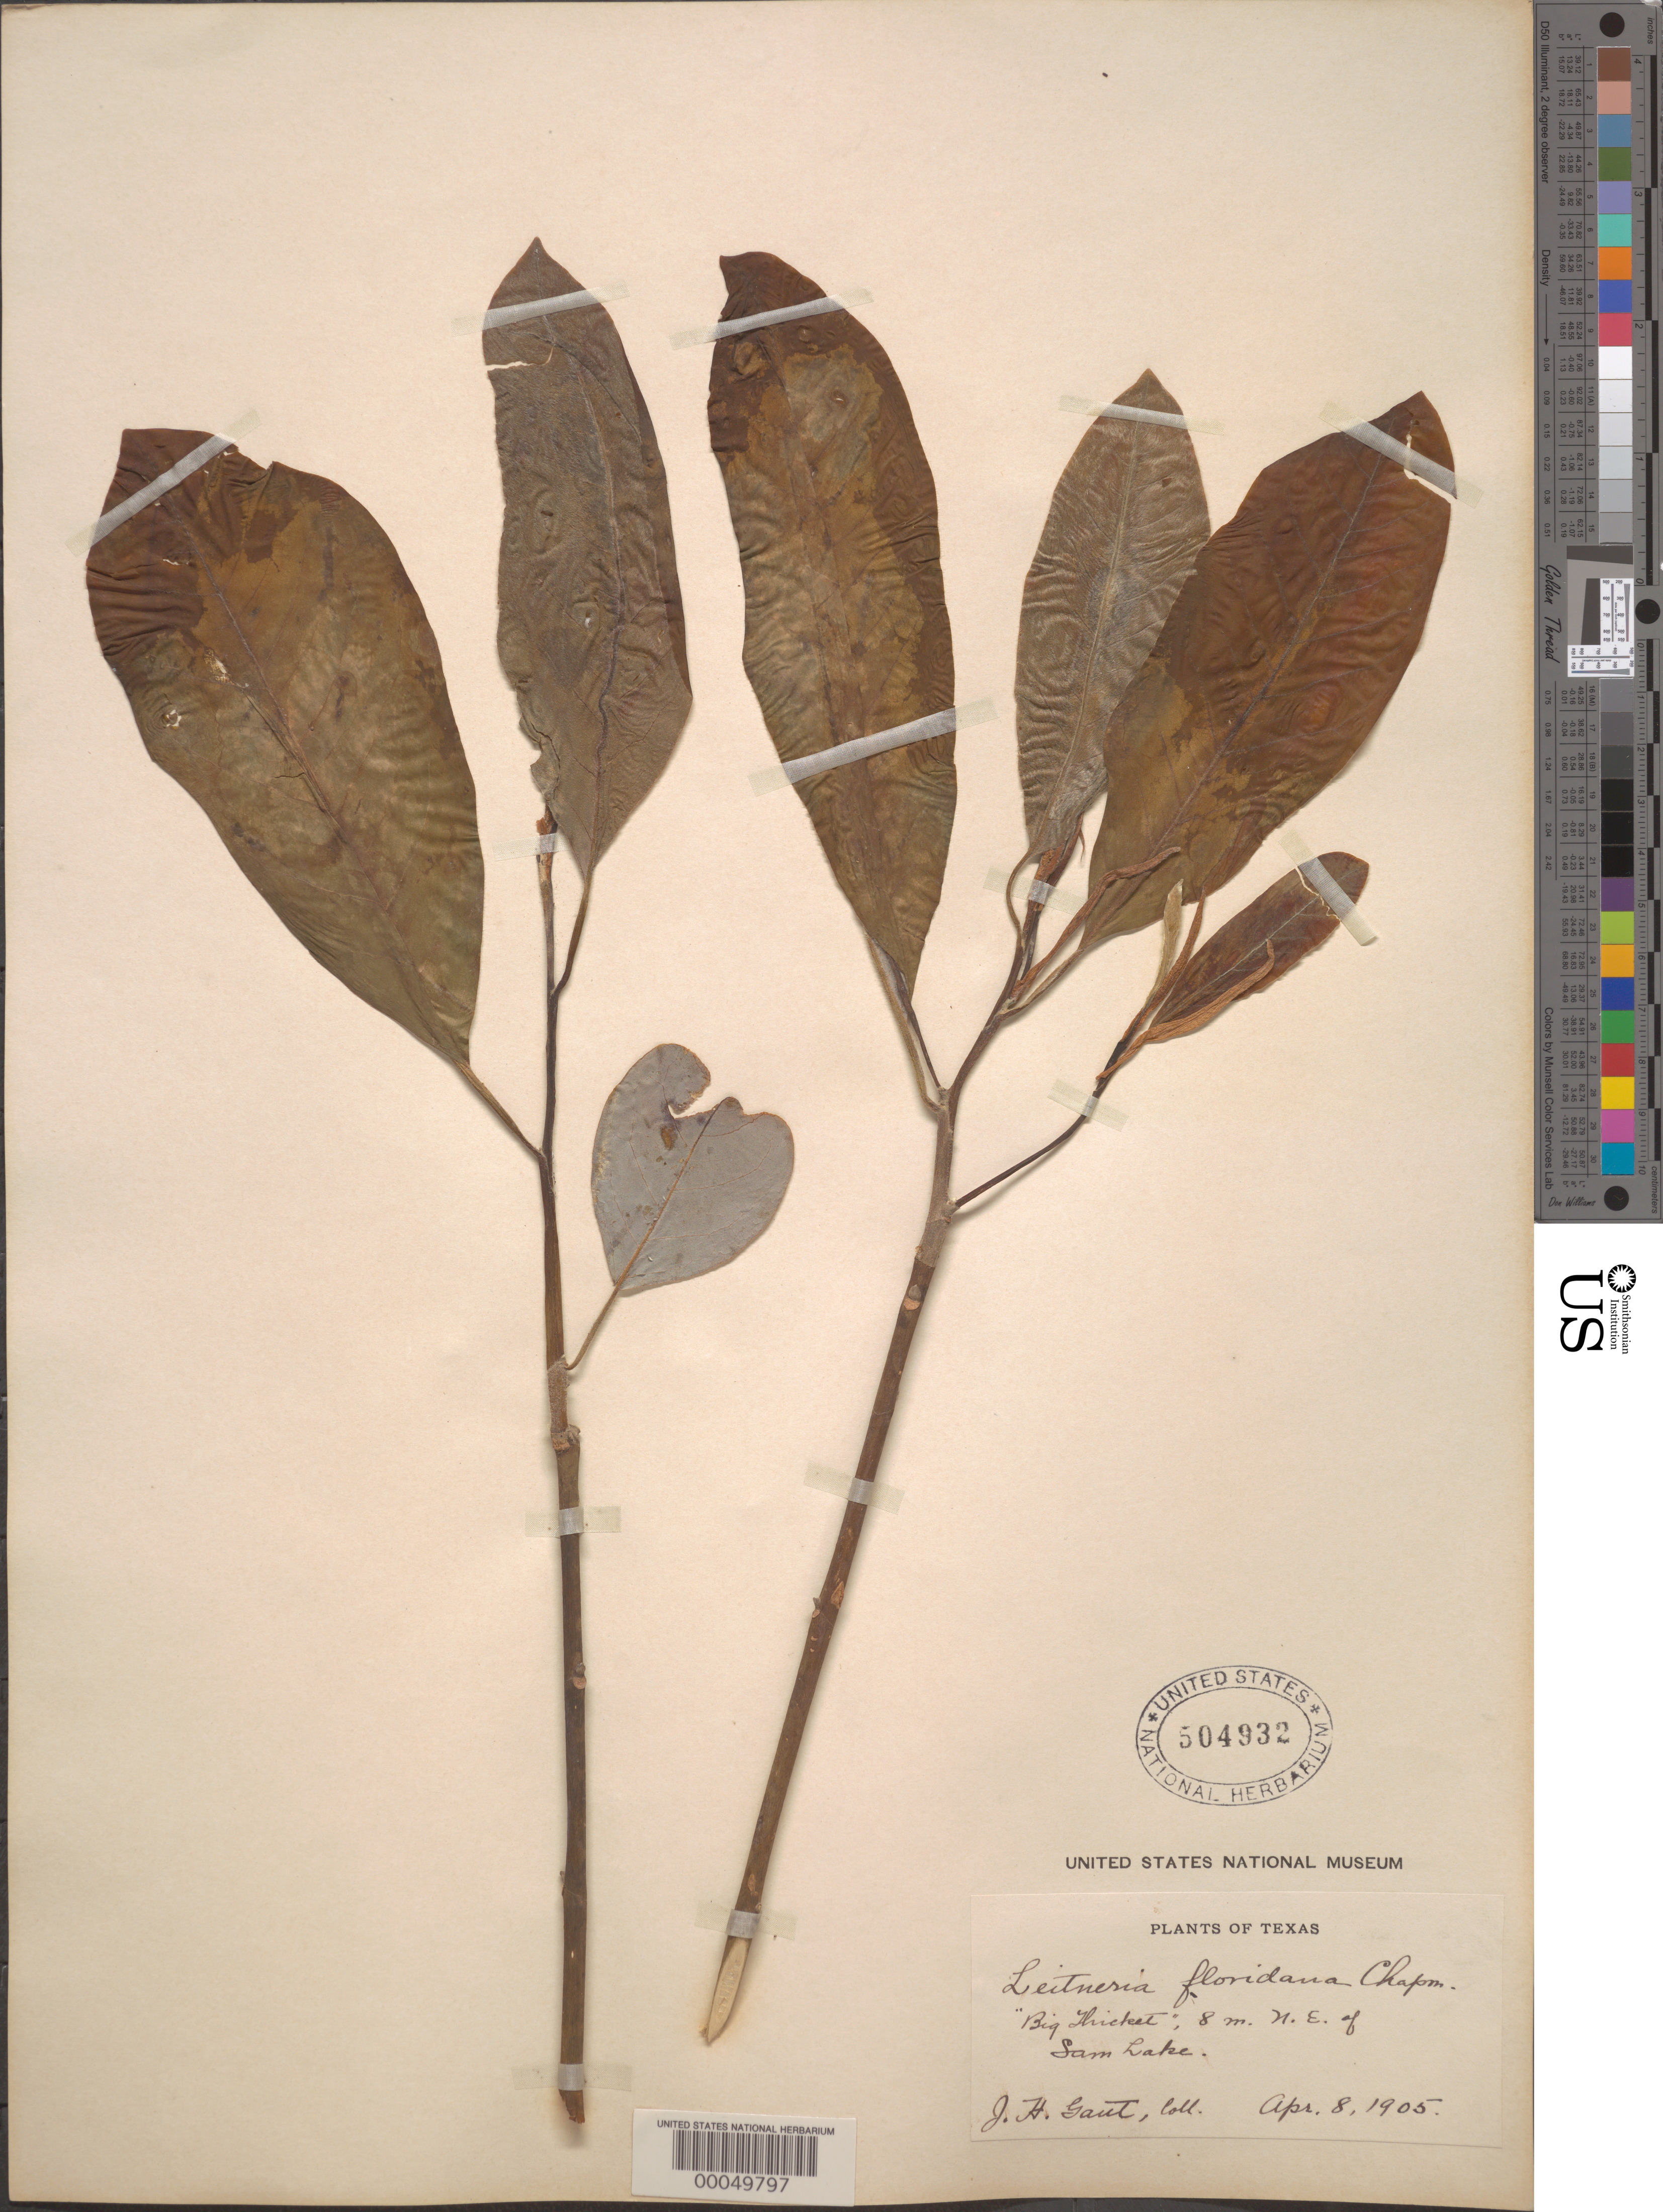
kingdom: Plantae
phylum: Tracheophyta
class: Magnoliopsida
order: Sapindales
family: Simaroubaceae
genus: Leitneria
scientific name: Leitneria floridana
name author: Chapm.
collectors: J. Gaut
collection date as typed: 08 Apr 1905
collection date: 1905-04-08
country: United States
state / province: Texas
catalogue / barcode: US 504932